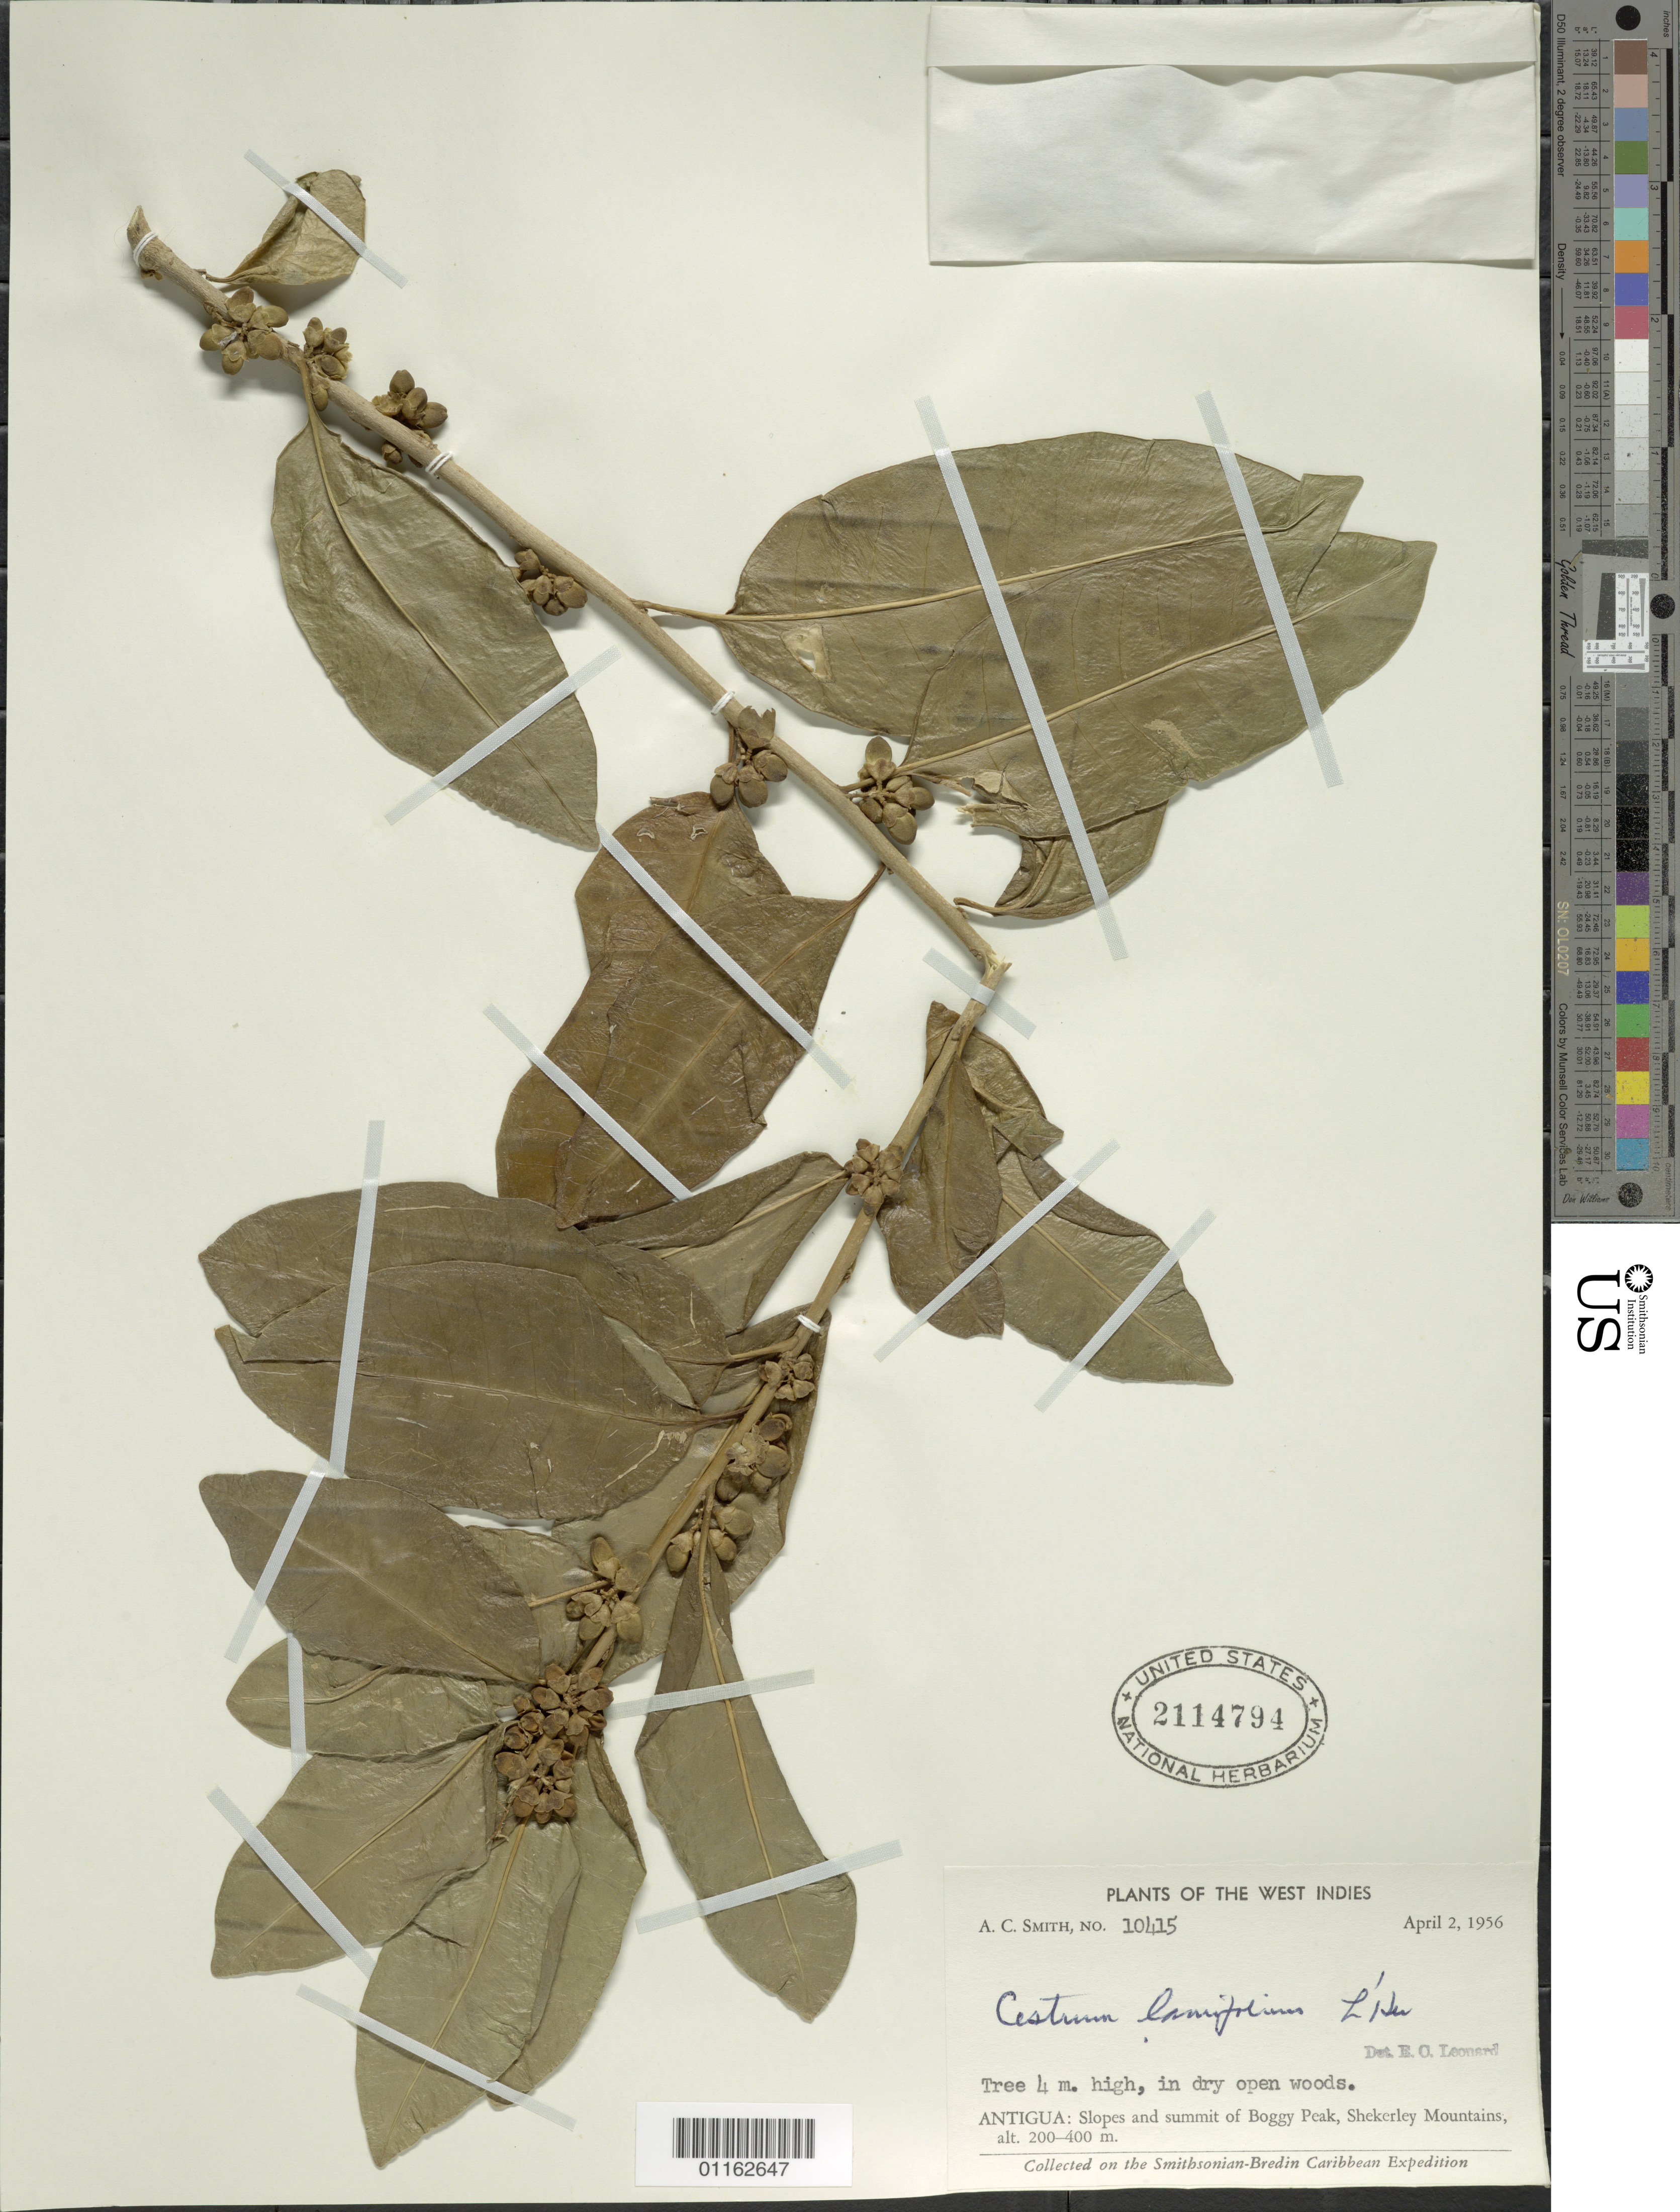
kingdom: Plantae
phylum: Tracheophyta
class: Magnoliopsida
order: Solanales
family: Solanaceae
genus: Cestrum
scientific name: Cestrum laurifolium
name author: L'Hér.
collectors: A. C. Smith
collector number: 10415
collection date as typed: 02 Apr 1956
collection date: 1956-04-02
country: Antigua and Barbuda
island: Antigua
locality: St. Mary Slopes and summit of Boggy Peak, Shekerly Mountains. in dry open woods.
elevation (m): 200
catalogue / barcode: US 2114794